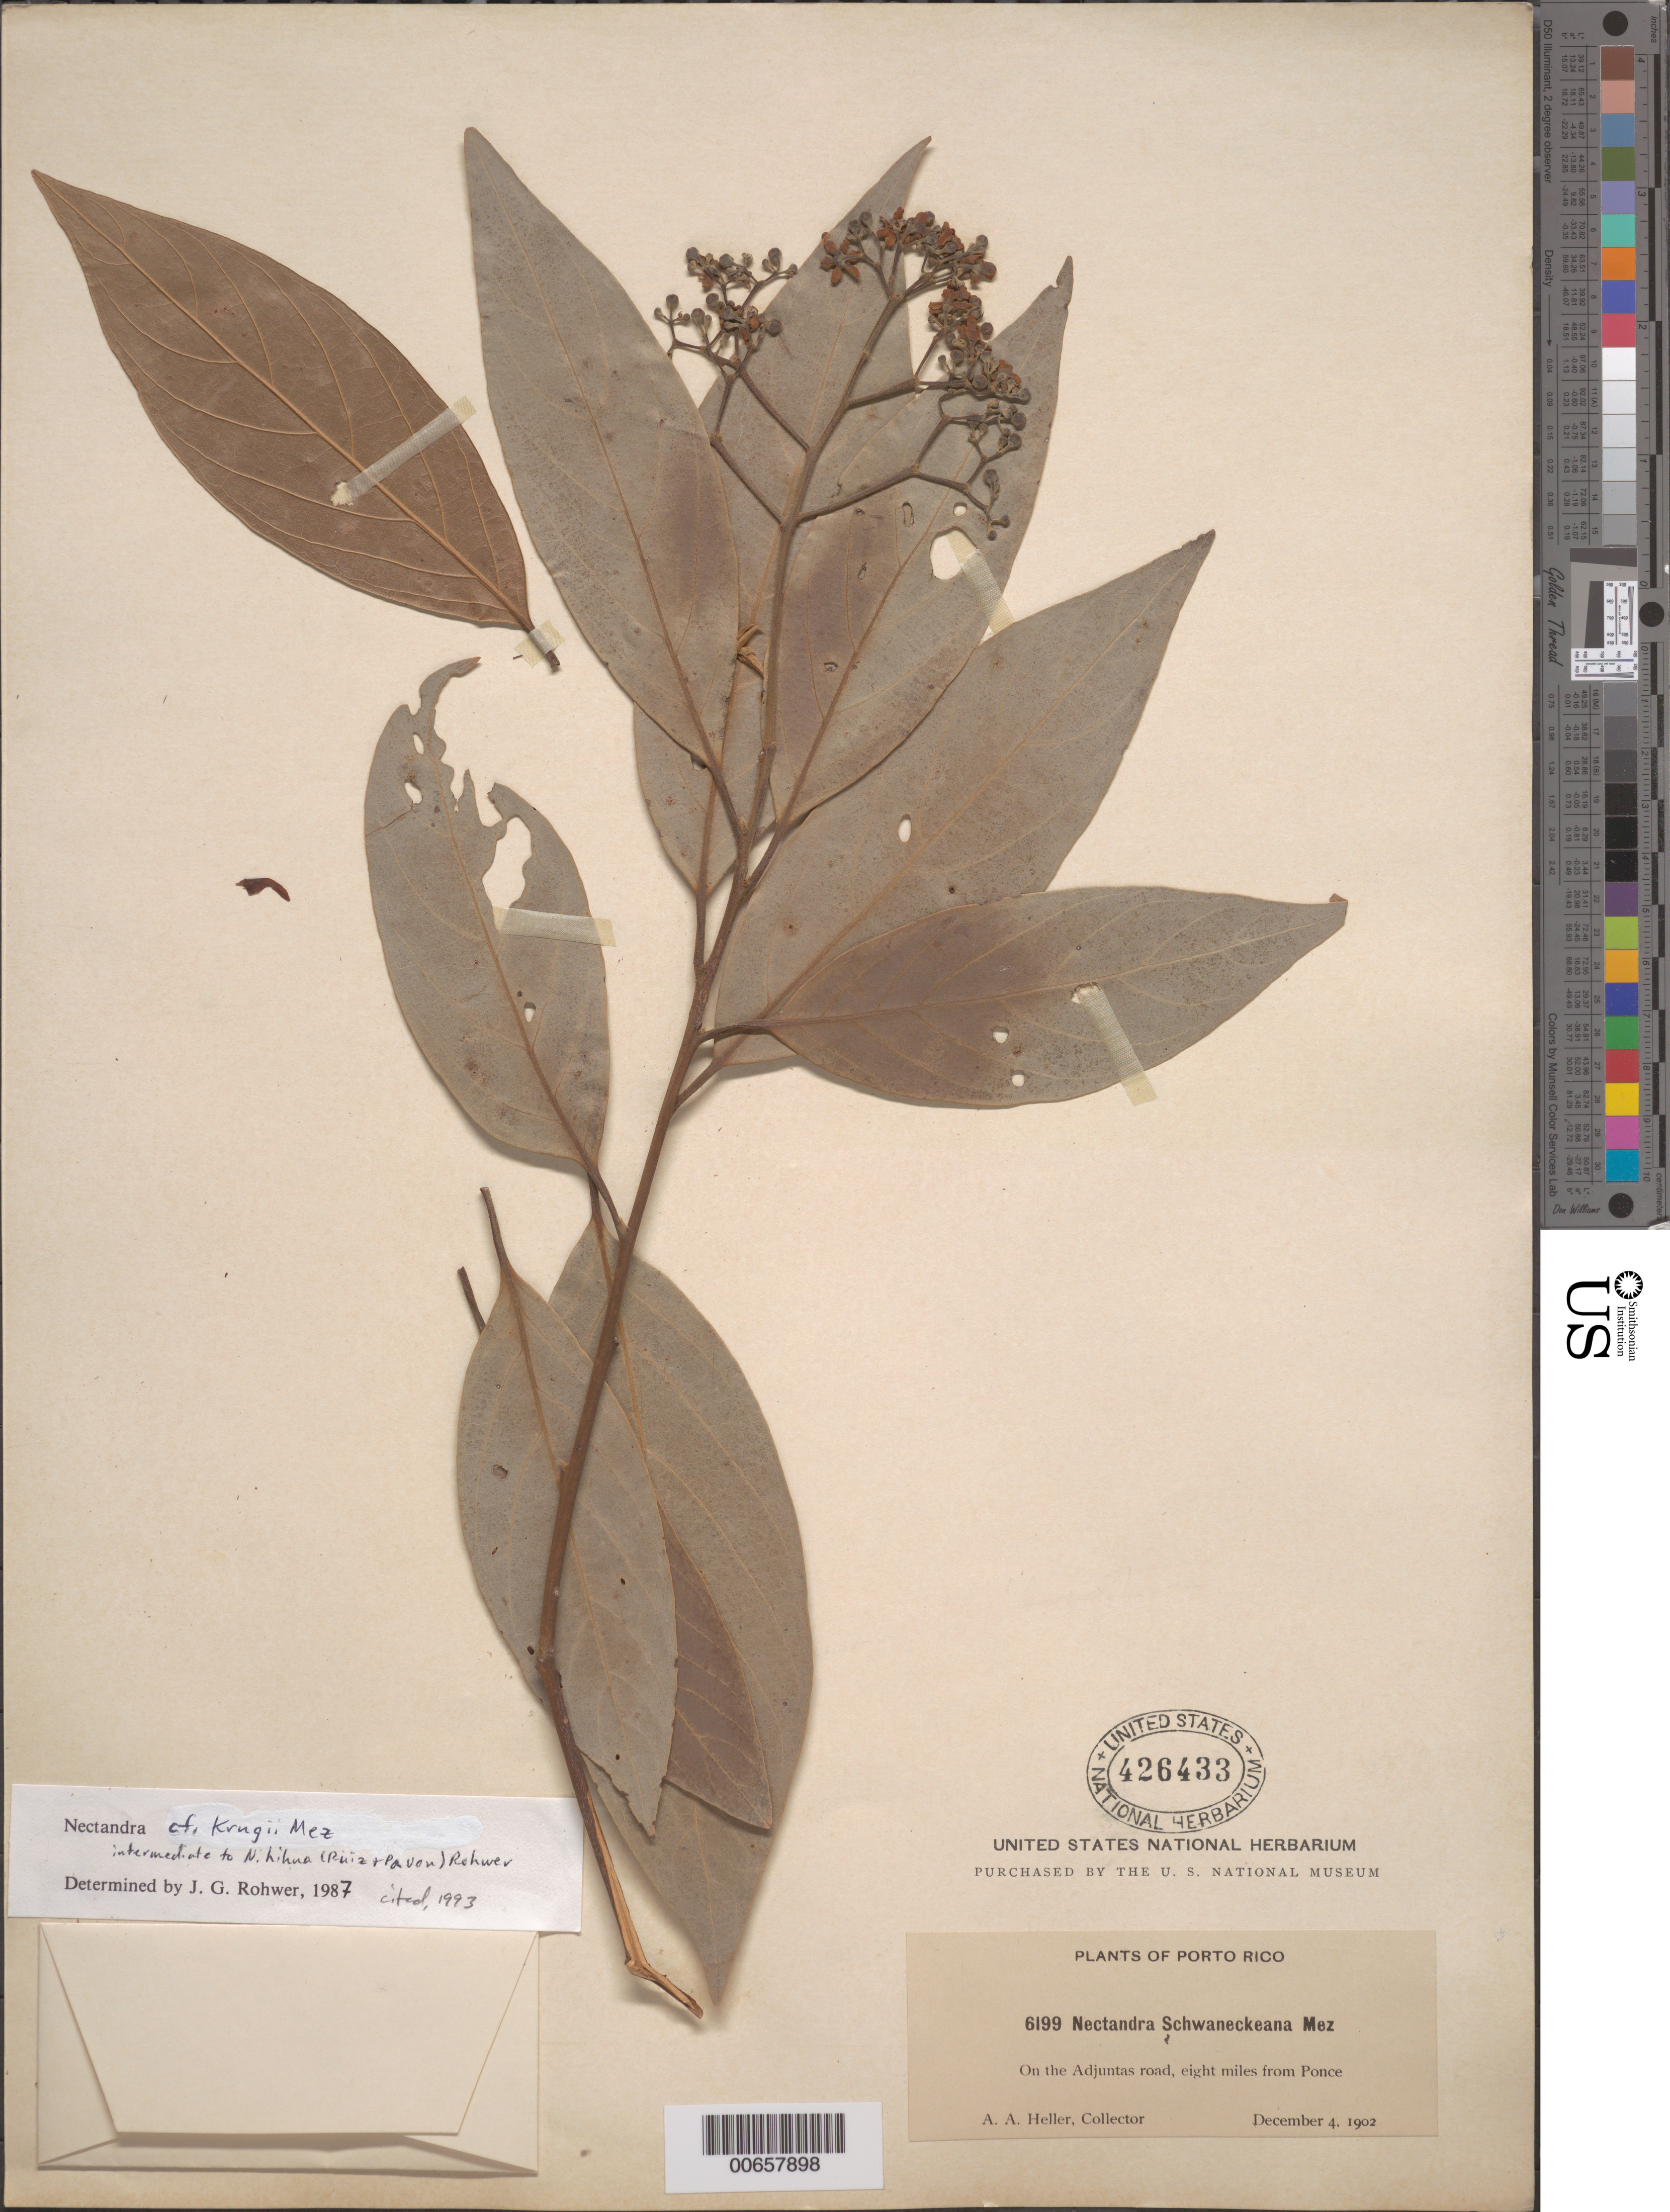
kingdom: Plantae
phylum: Tracheophyta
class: Magnoliopsida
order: Laurales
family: Lauraceae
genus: Nectandra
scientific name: Nectandra krugii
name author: Mez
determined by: Rohwer, J. G.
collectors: A. A. Heller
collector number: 6199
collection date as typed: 04 Dec 1902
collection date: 1902-12-04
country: Puerto Rico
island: Greater Antilles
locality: On the Adjuntas Rd, 8 mi from Ponce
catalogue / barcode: US 426433